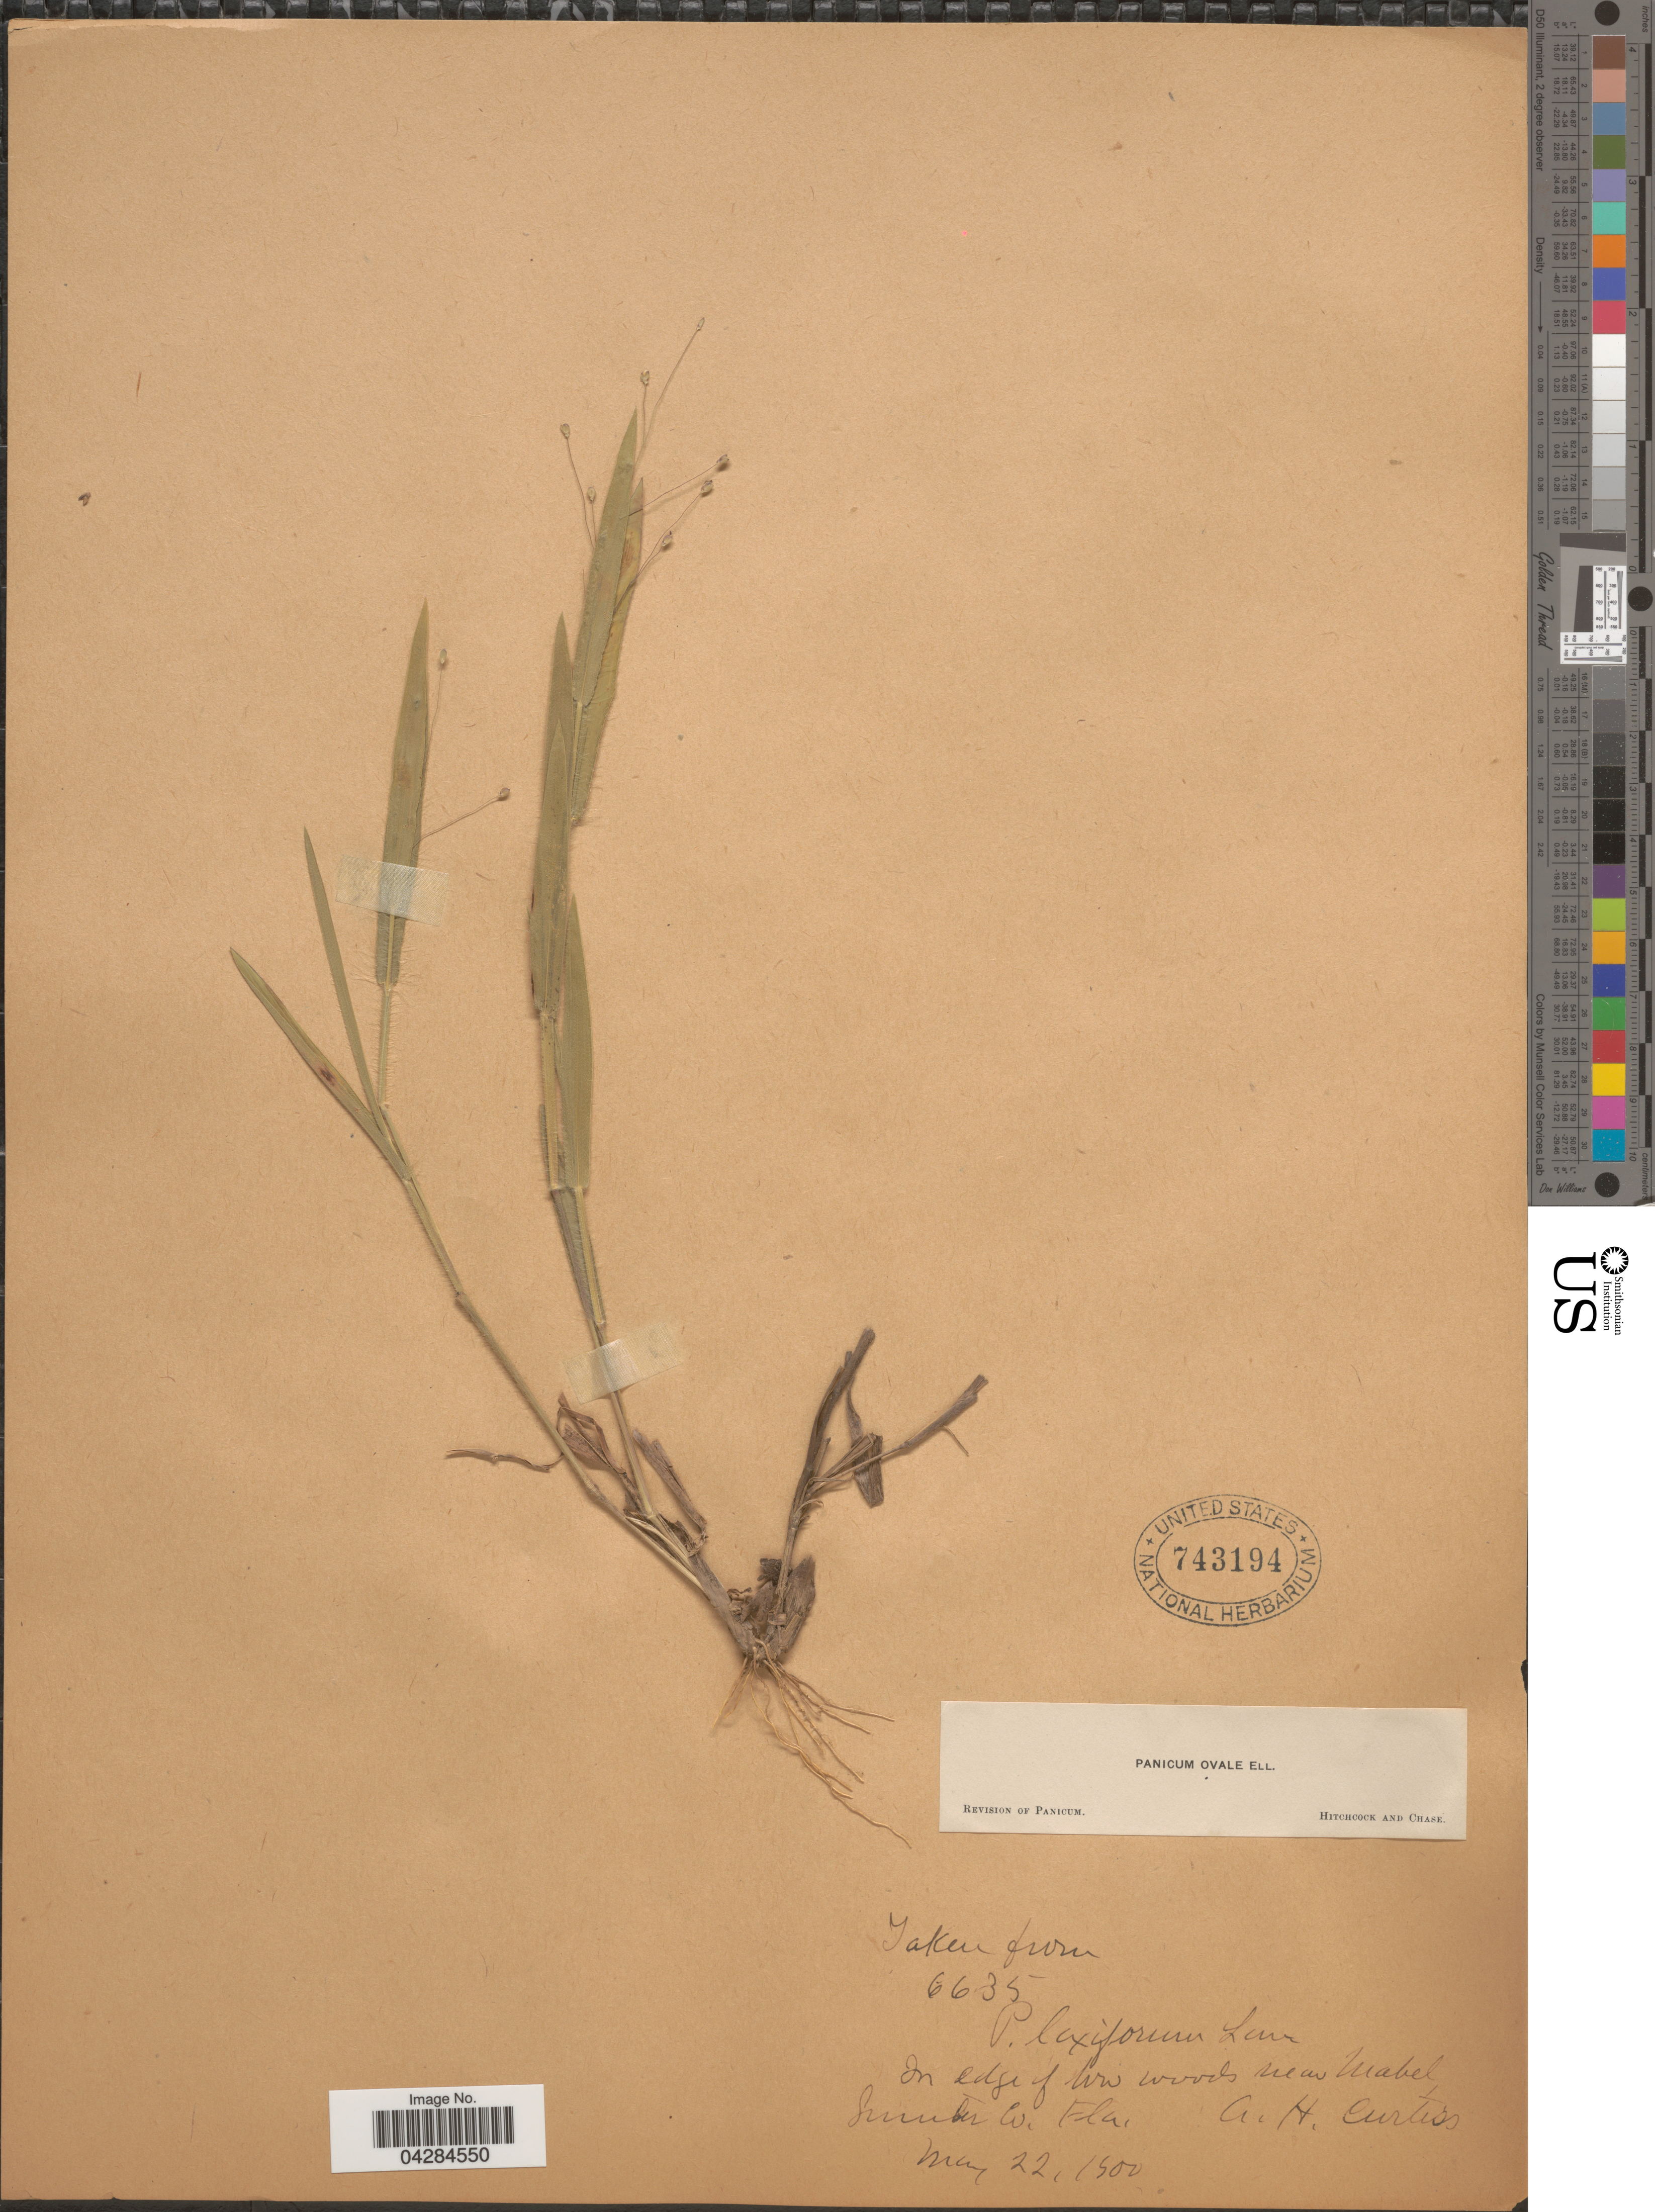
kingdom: Plantae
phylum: Tracheophyta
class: Liliopsida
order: Poales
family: Poaceae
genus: Dichanthelium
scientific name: Dichanthelium ovale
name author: (Elliott) Gould & C.A. Clark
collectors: A. H. Curtiss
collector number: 6635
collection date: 1900-05-22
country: United States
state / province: Florida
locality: In edge of low woods near Mabel Sumter Co.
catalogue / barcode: US 743194